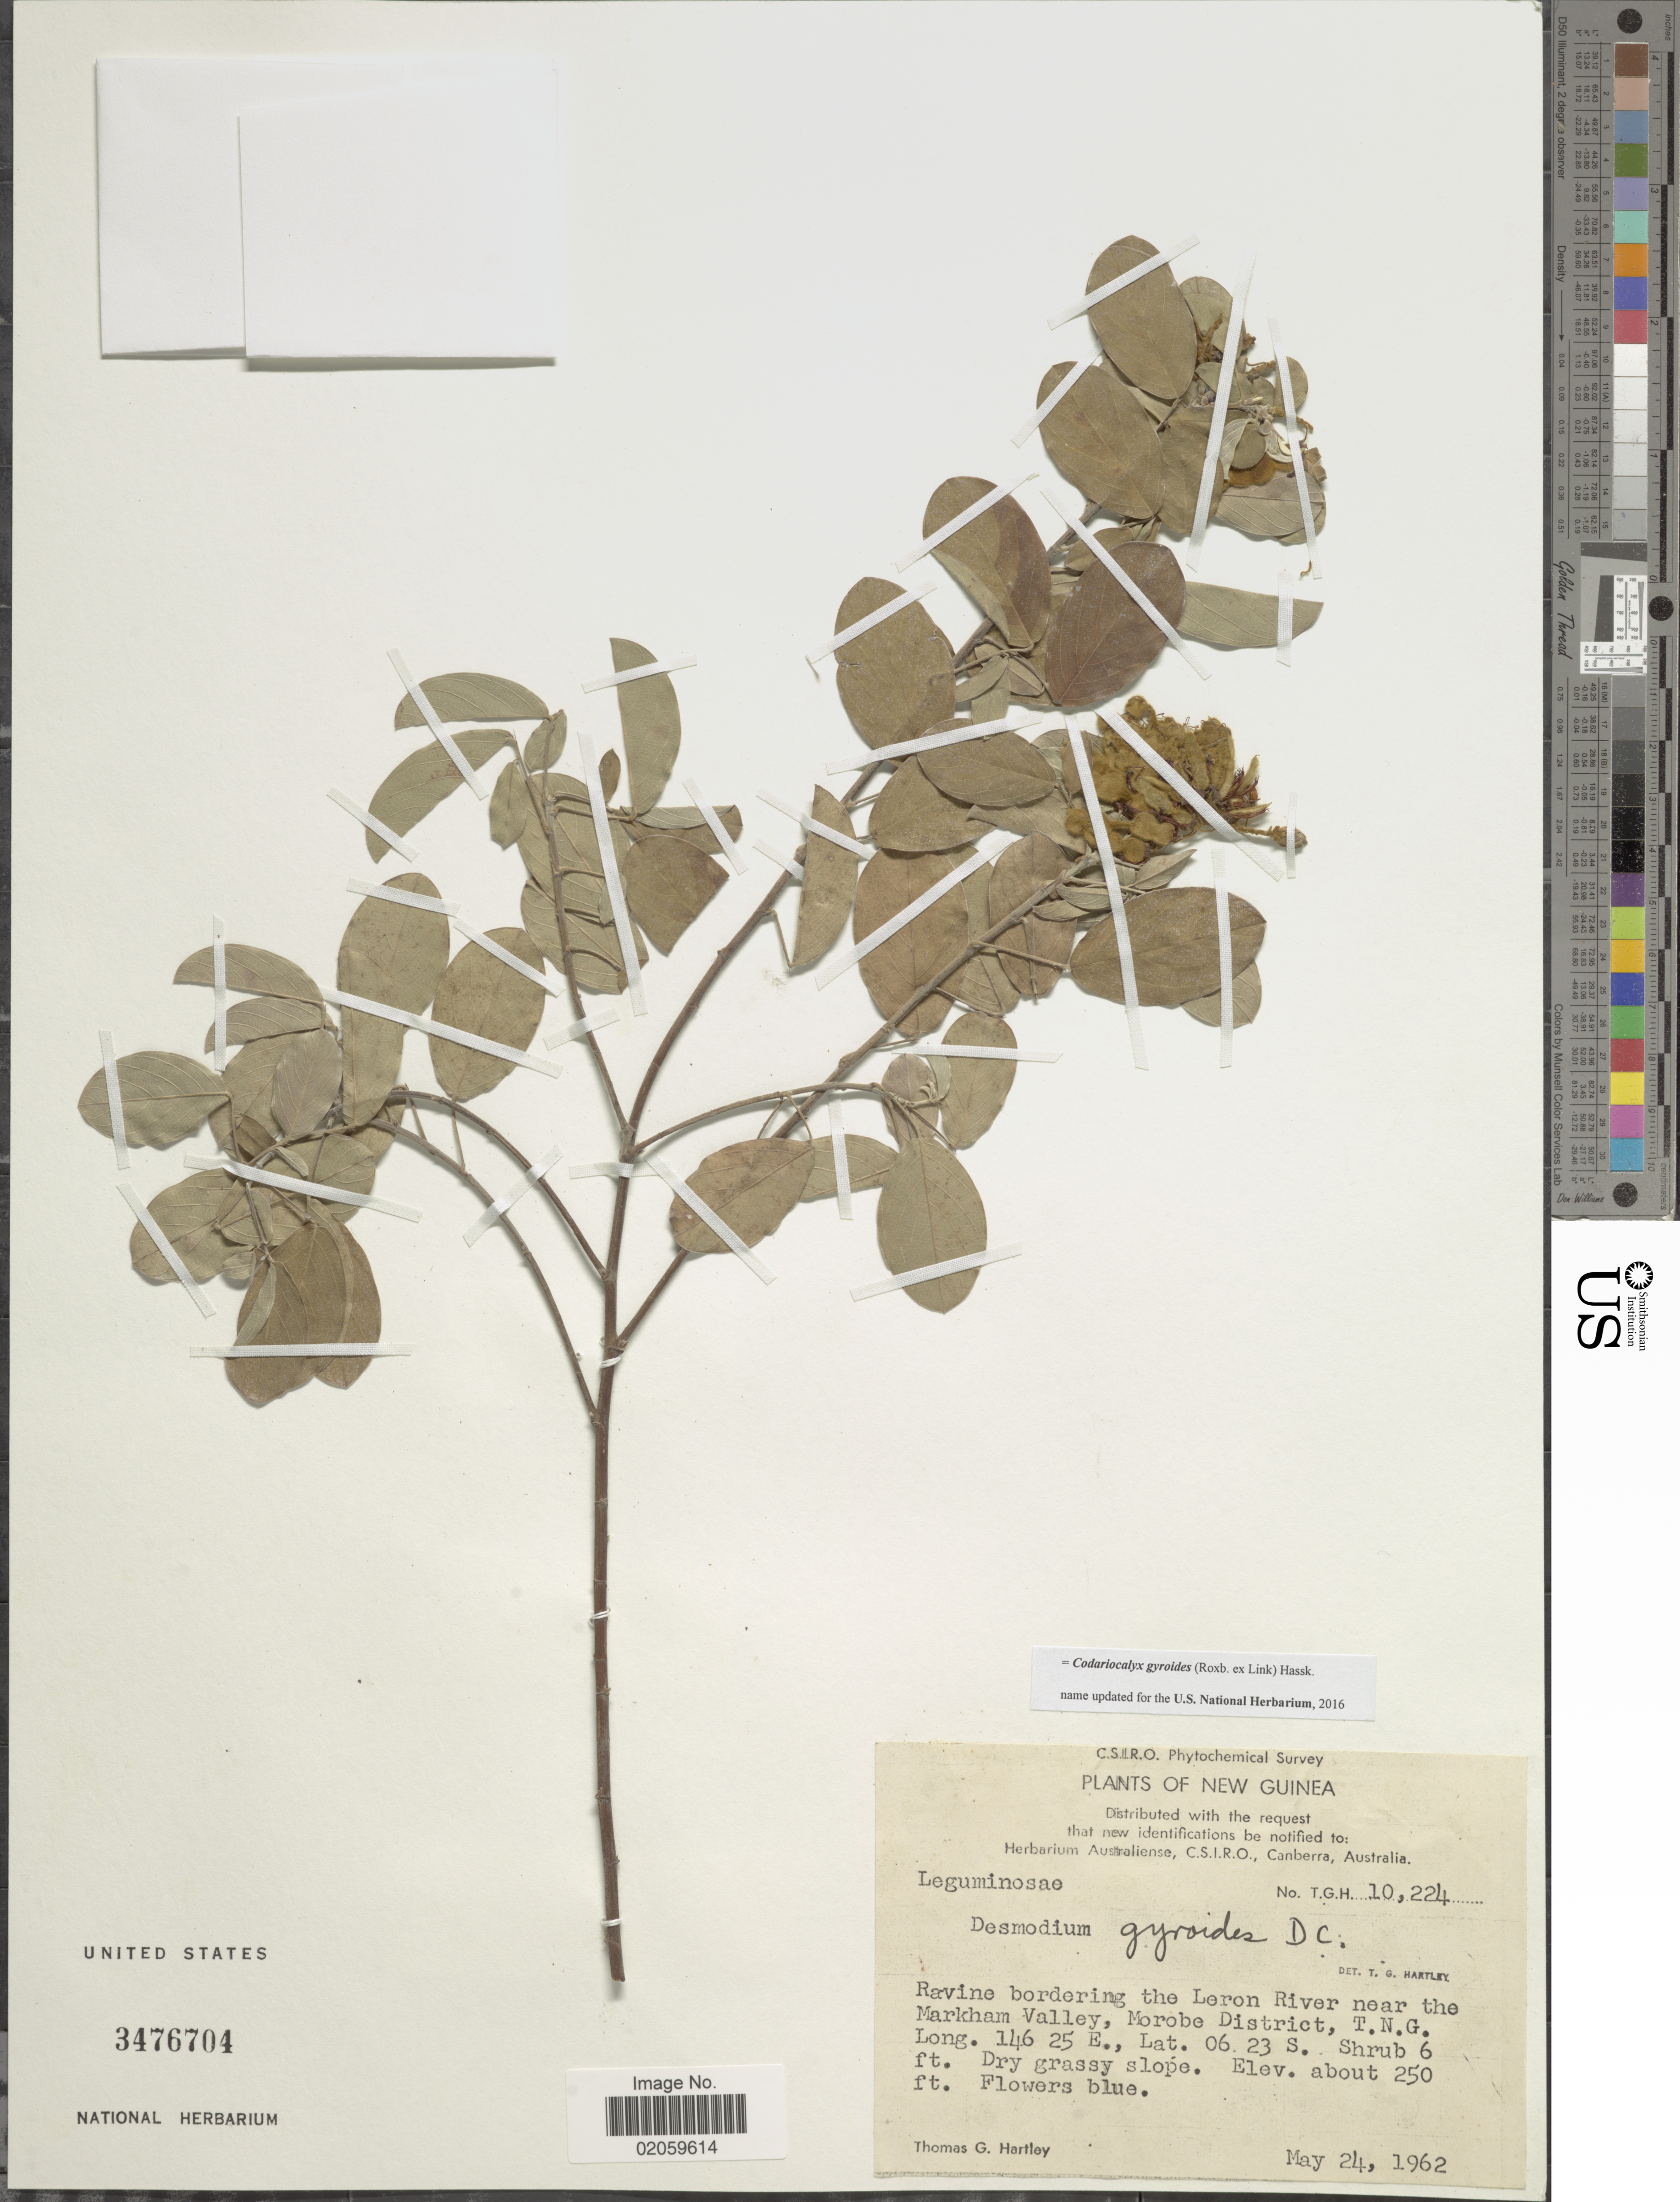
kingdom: Plantae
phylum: Tracheophyta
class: Magnoliopsida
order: Fabales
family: Fabaceae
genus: Codariocalyx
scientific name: Codariocalyx gyroides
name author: (Roxb. & Link) X.Y. Zhu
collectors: T. G. Hartley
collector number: T.G.H. 10224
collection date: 1962-05-24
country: Papua New Guinea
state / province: Morobe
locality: Ravine bordering the Leron River near the Markham Valley, Morobe District, T. N. G.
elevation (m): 76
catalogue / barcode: US 3476704